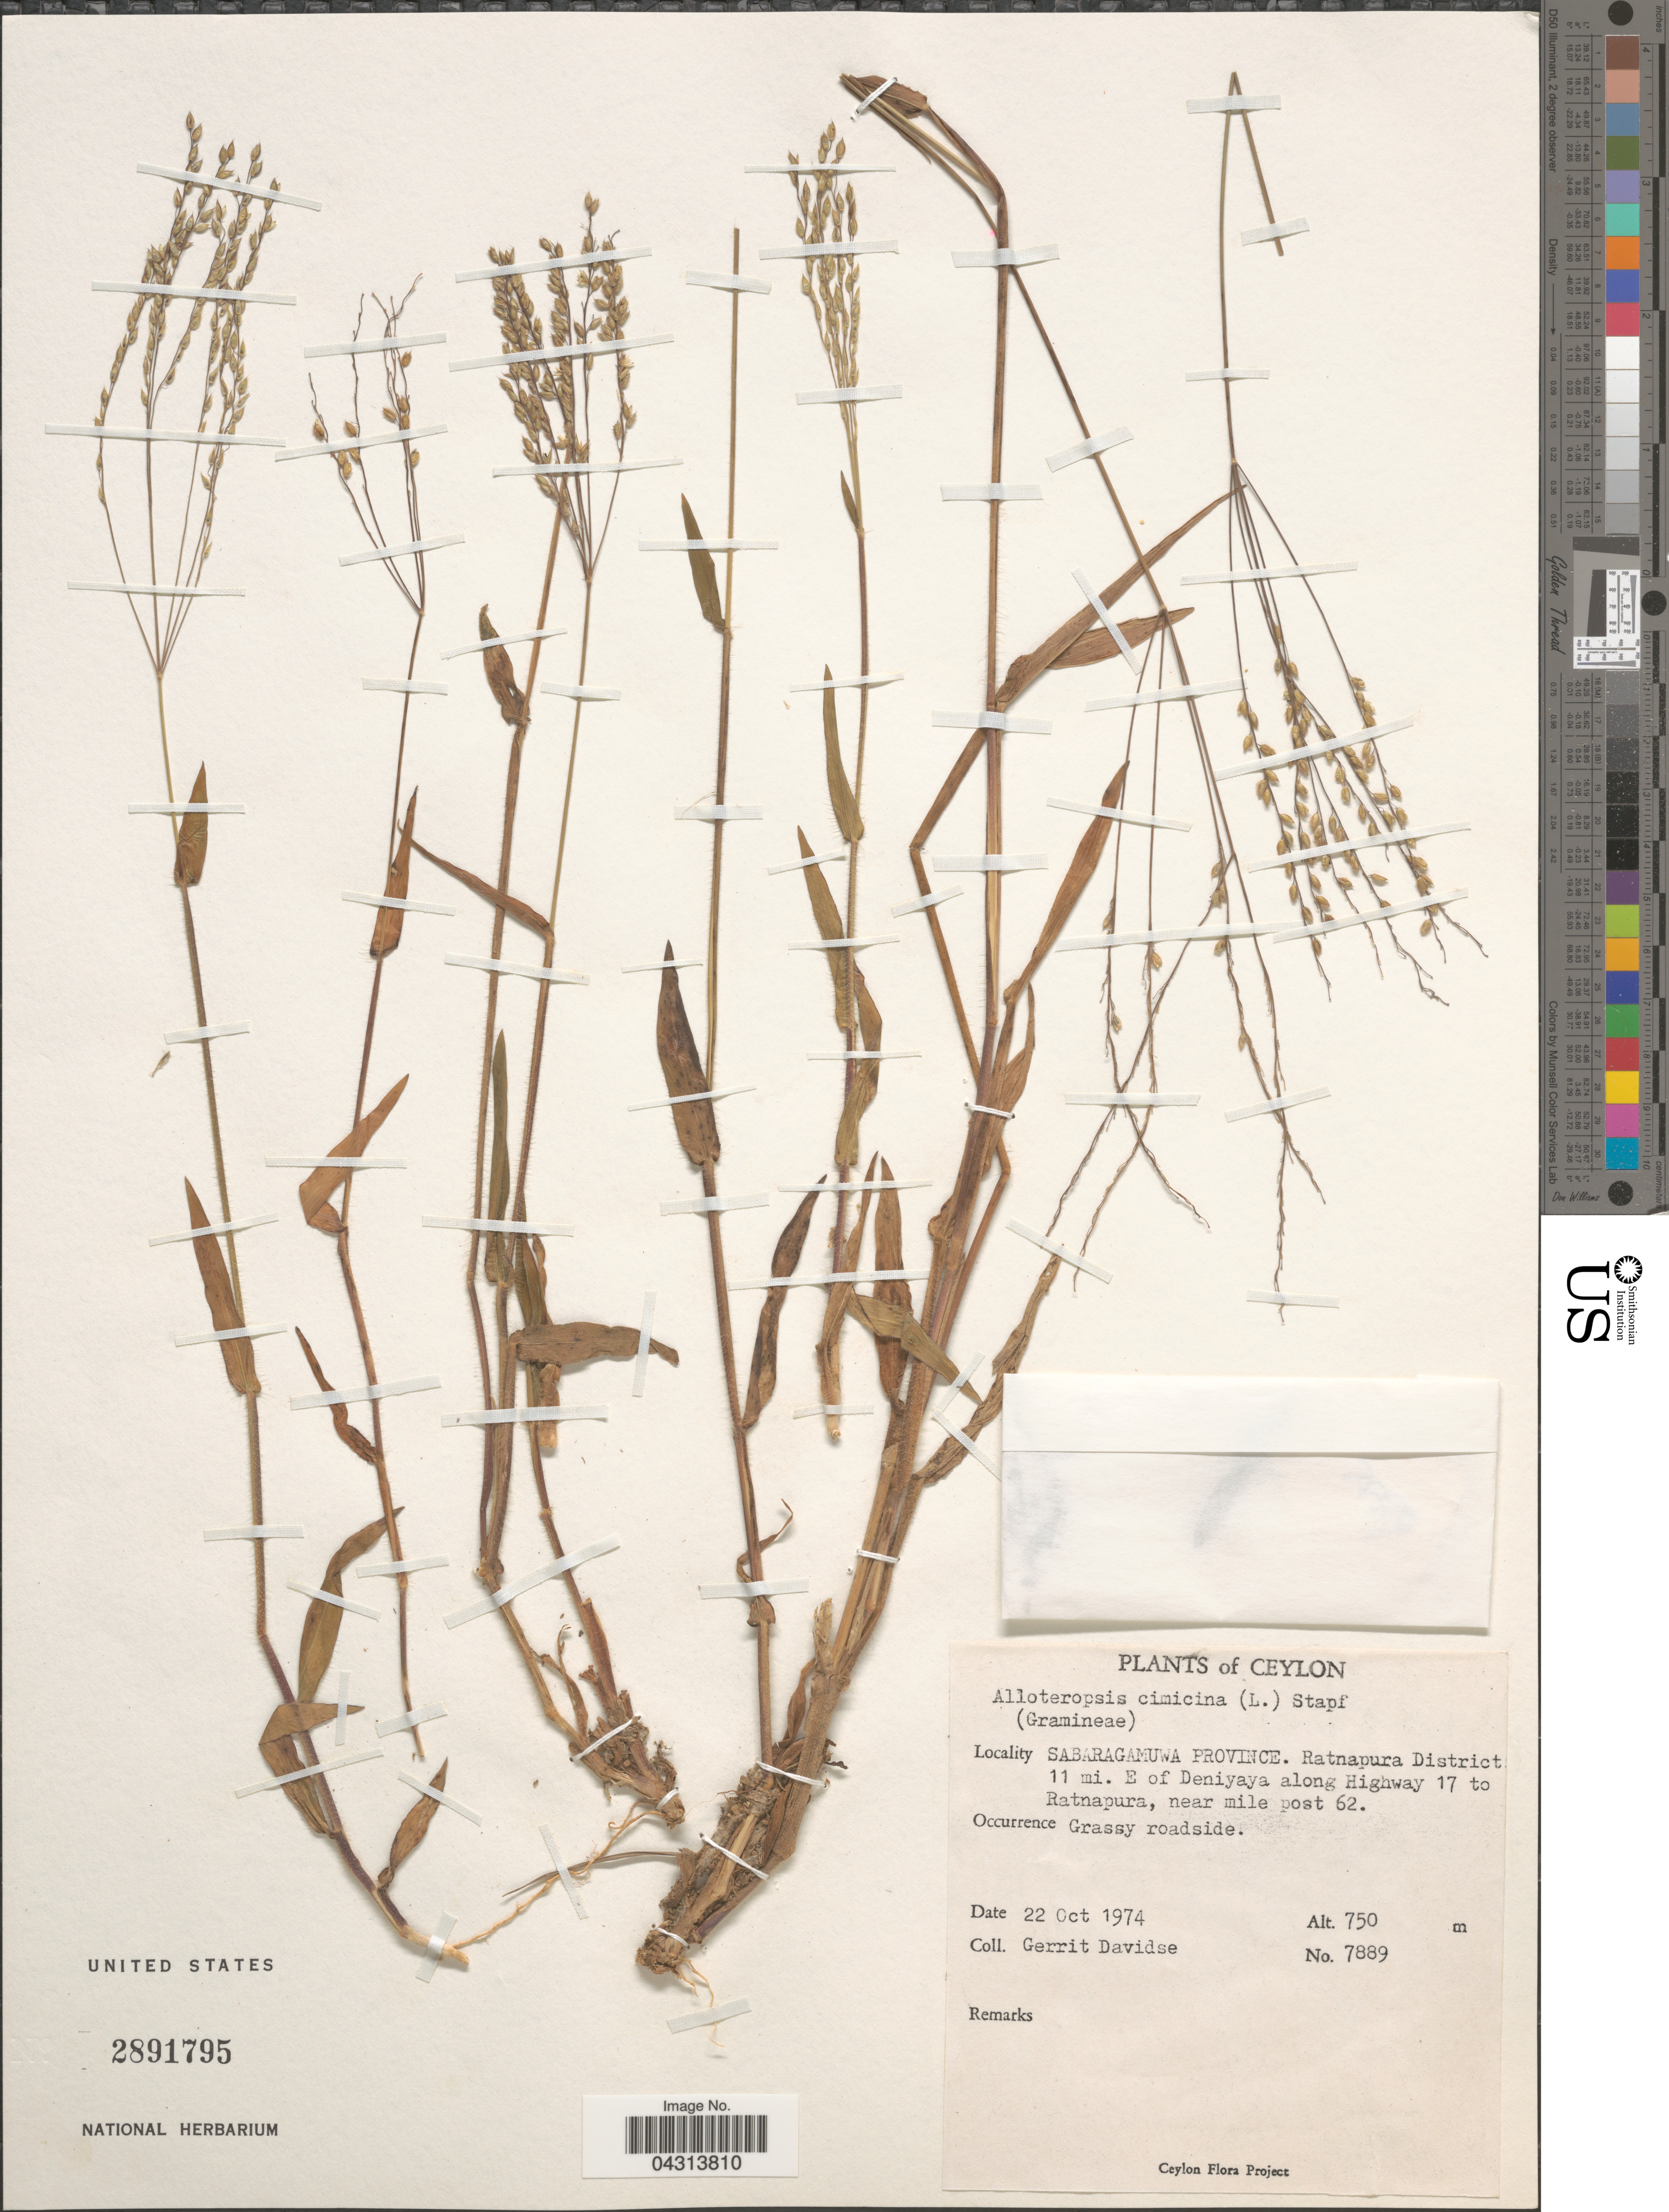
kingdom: Plantae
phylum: Tracheophyta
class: Liliopsida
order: Poales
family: Poaceae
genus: Alloteropsis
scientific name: Alloteropsis cimicina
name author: (L.) Stapf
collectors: G. Davidse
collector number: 7889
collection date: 1974-10-22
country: Sri Lanka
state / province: Sabaragamuwa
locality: Ratnapura District 11 mi. E of Deniyaya along Highway 17 to Ratnapura, near mile post 62.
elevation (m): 750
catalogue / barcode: US 2891795